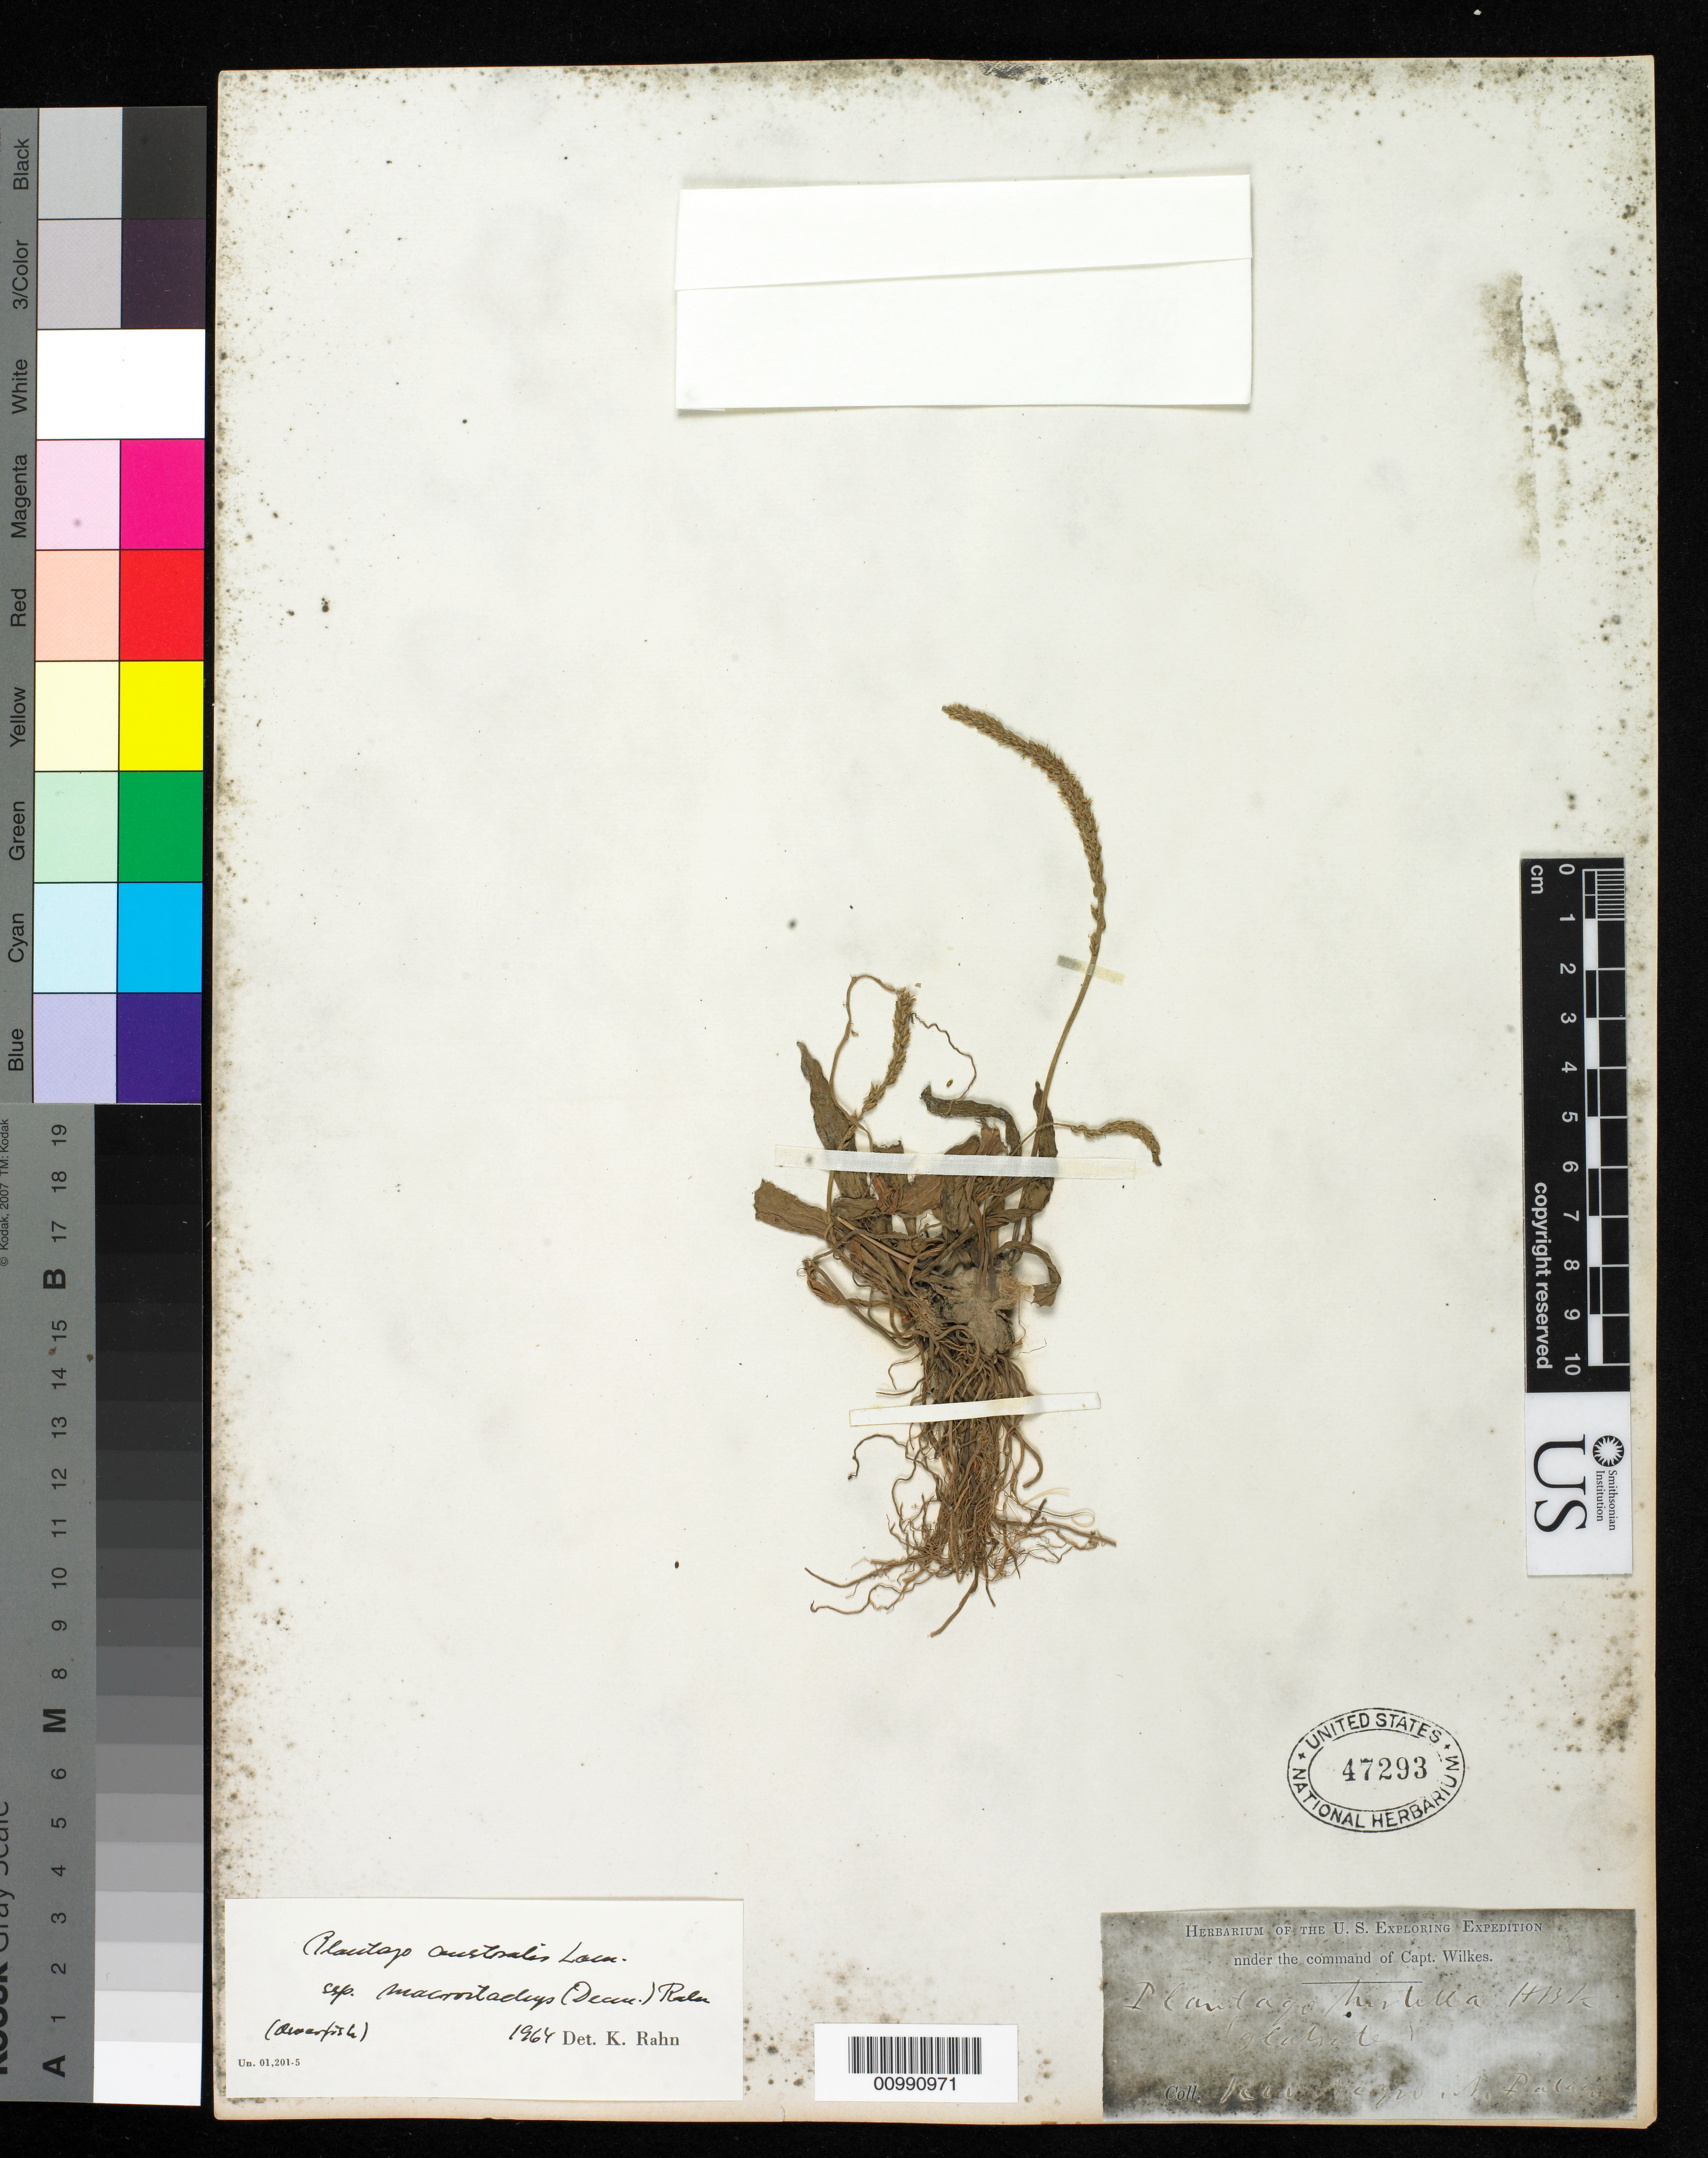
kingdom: Plantae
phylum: Tracheophyta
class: Magnoliopsida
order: Lamiales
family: Plantaginaceae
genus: Plantago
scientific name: Plantago australis subsp. macrostachya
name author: (Decne.) Rhan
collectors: Wilkes Explor. Exped.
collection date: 1838/1842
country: Chile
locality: Rio Negro, N. Patagonia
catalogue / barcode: US 47293